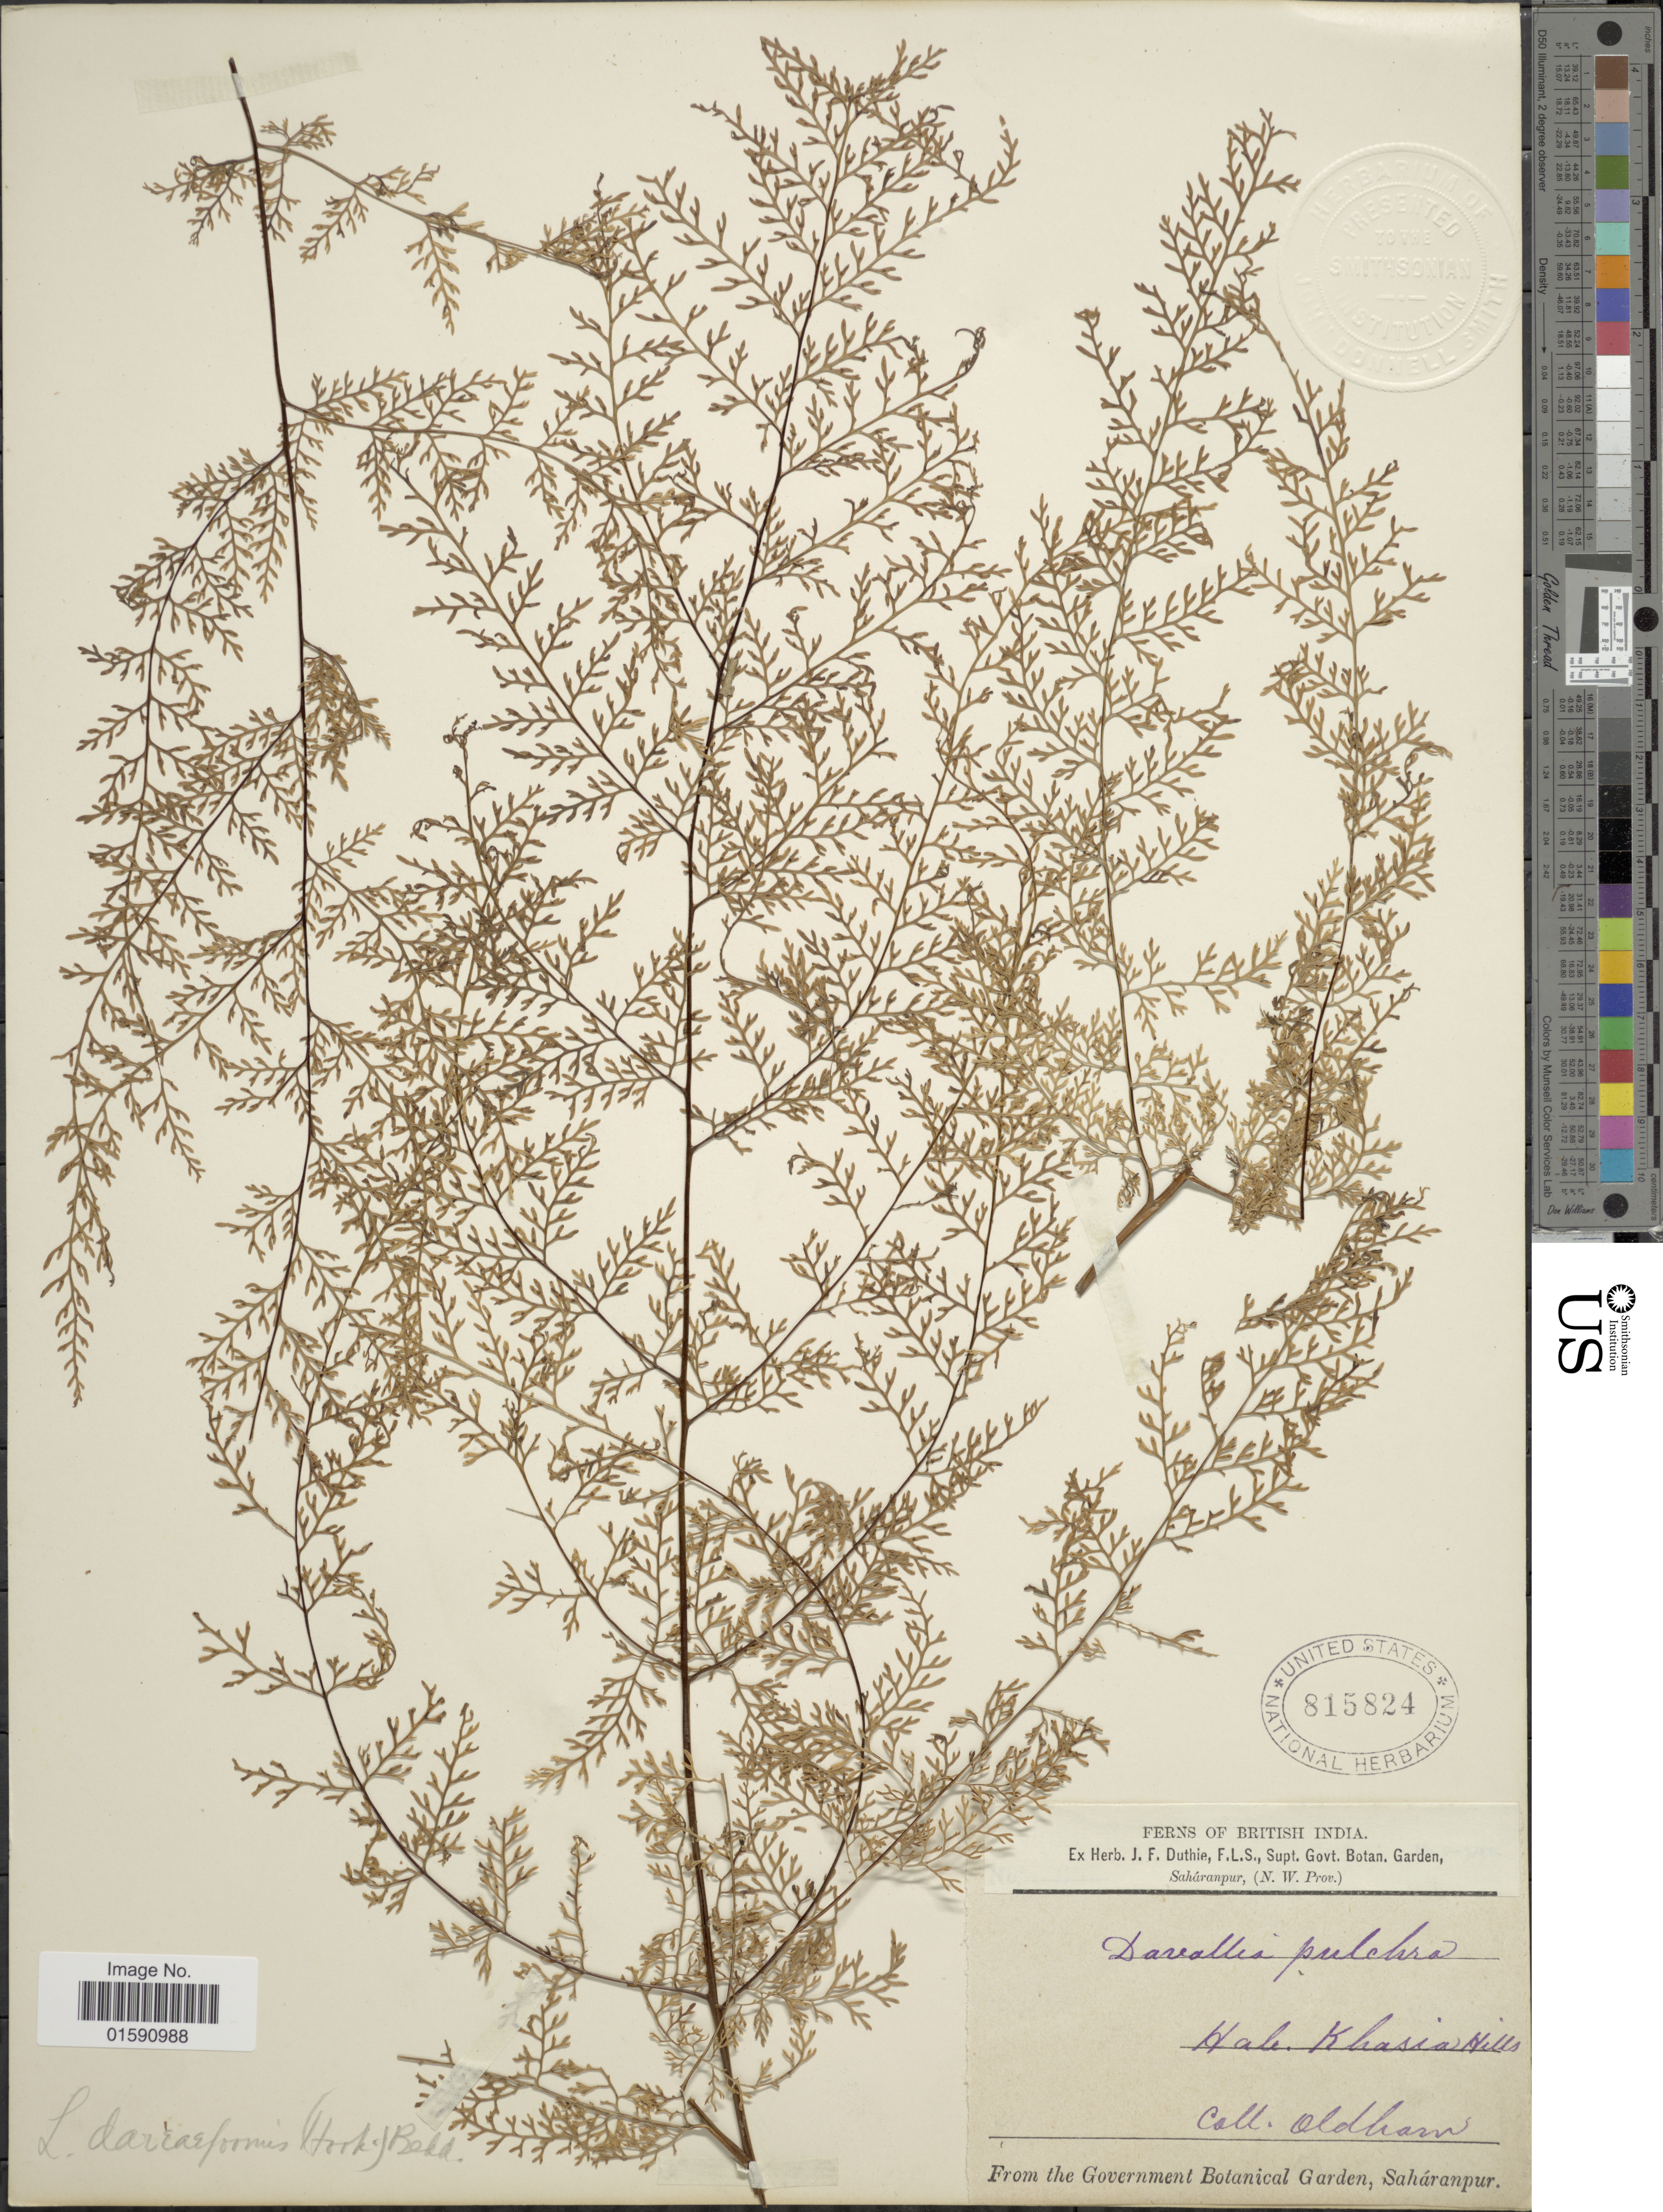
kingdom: Plantae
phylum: Tracheophyta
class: Polypodiopsida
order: Polypodiales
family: Polypodiaceae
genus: Gymnogrammitis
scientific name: Gymnogrammitis dareiformis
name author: (Hook.) Ching ex Tardieu & C. Chr.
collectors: Oldham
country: India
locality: British India. Hale. Khasia Hills [interpreted]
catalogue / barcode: US 815824